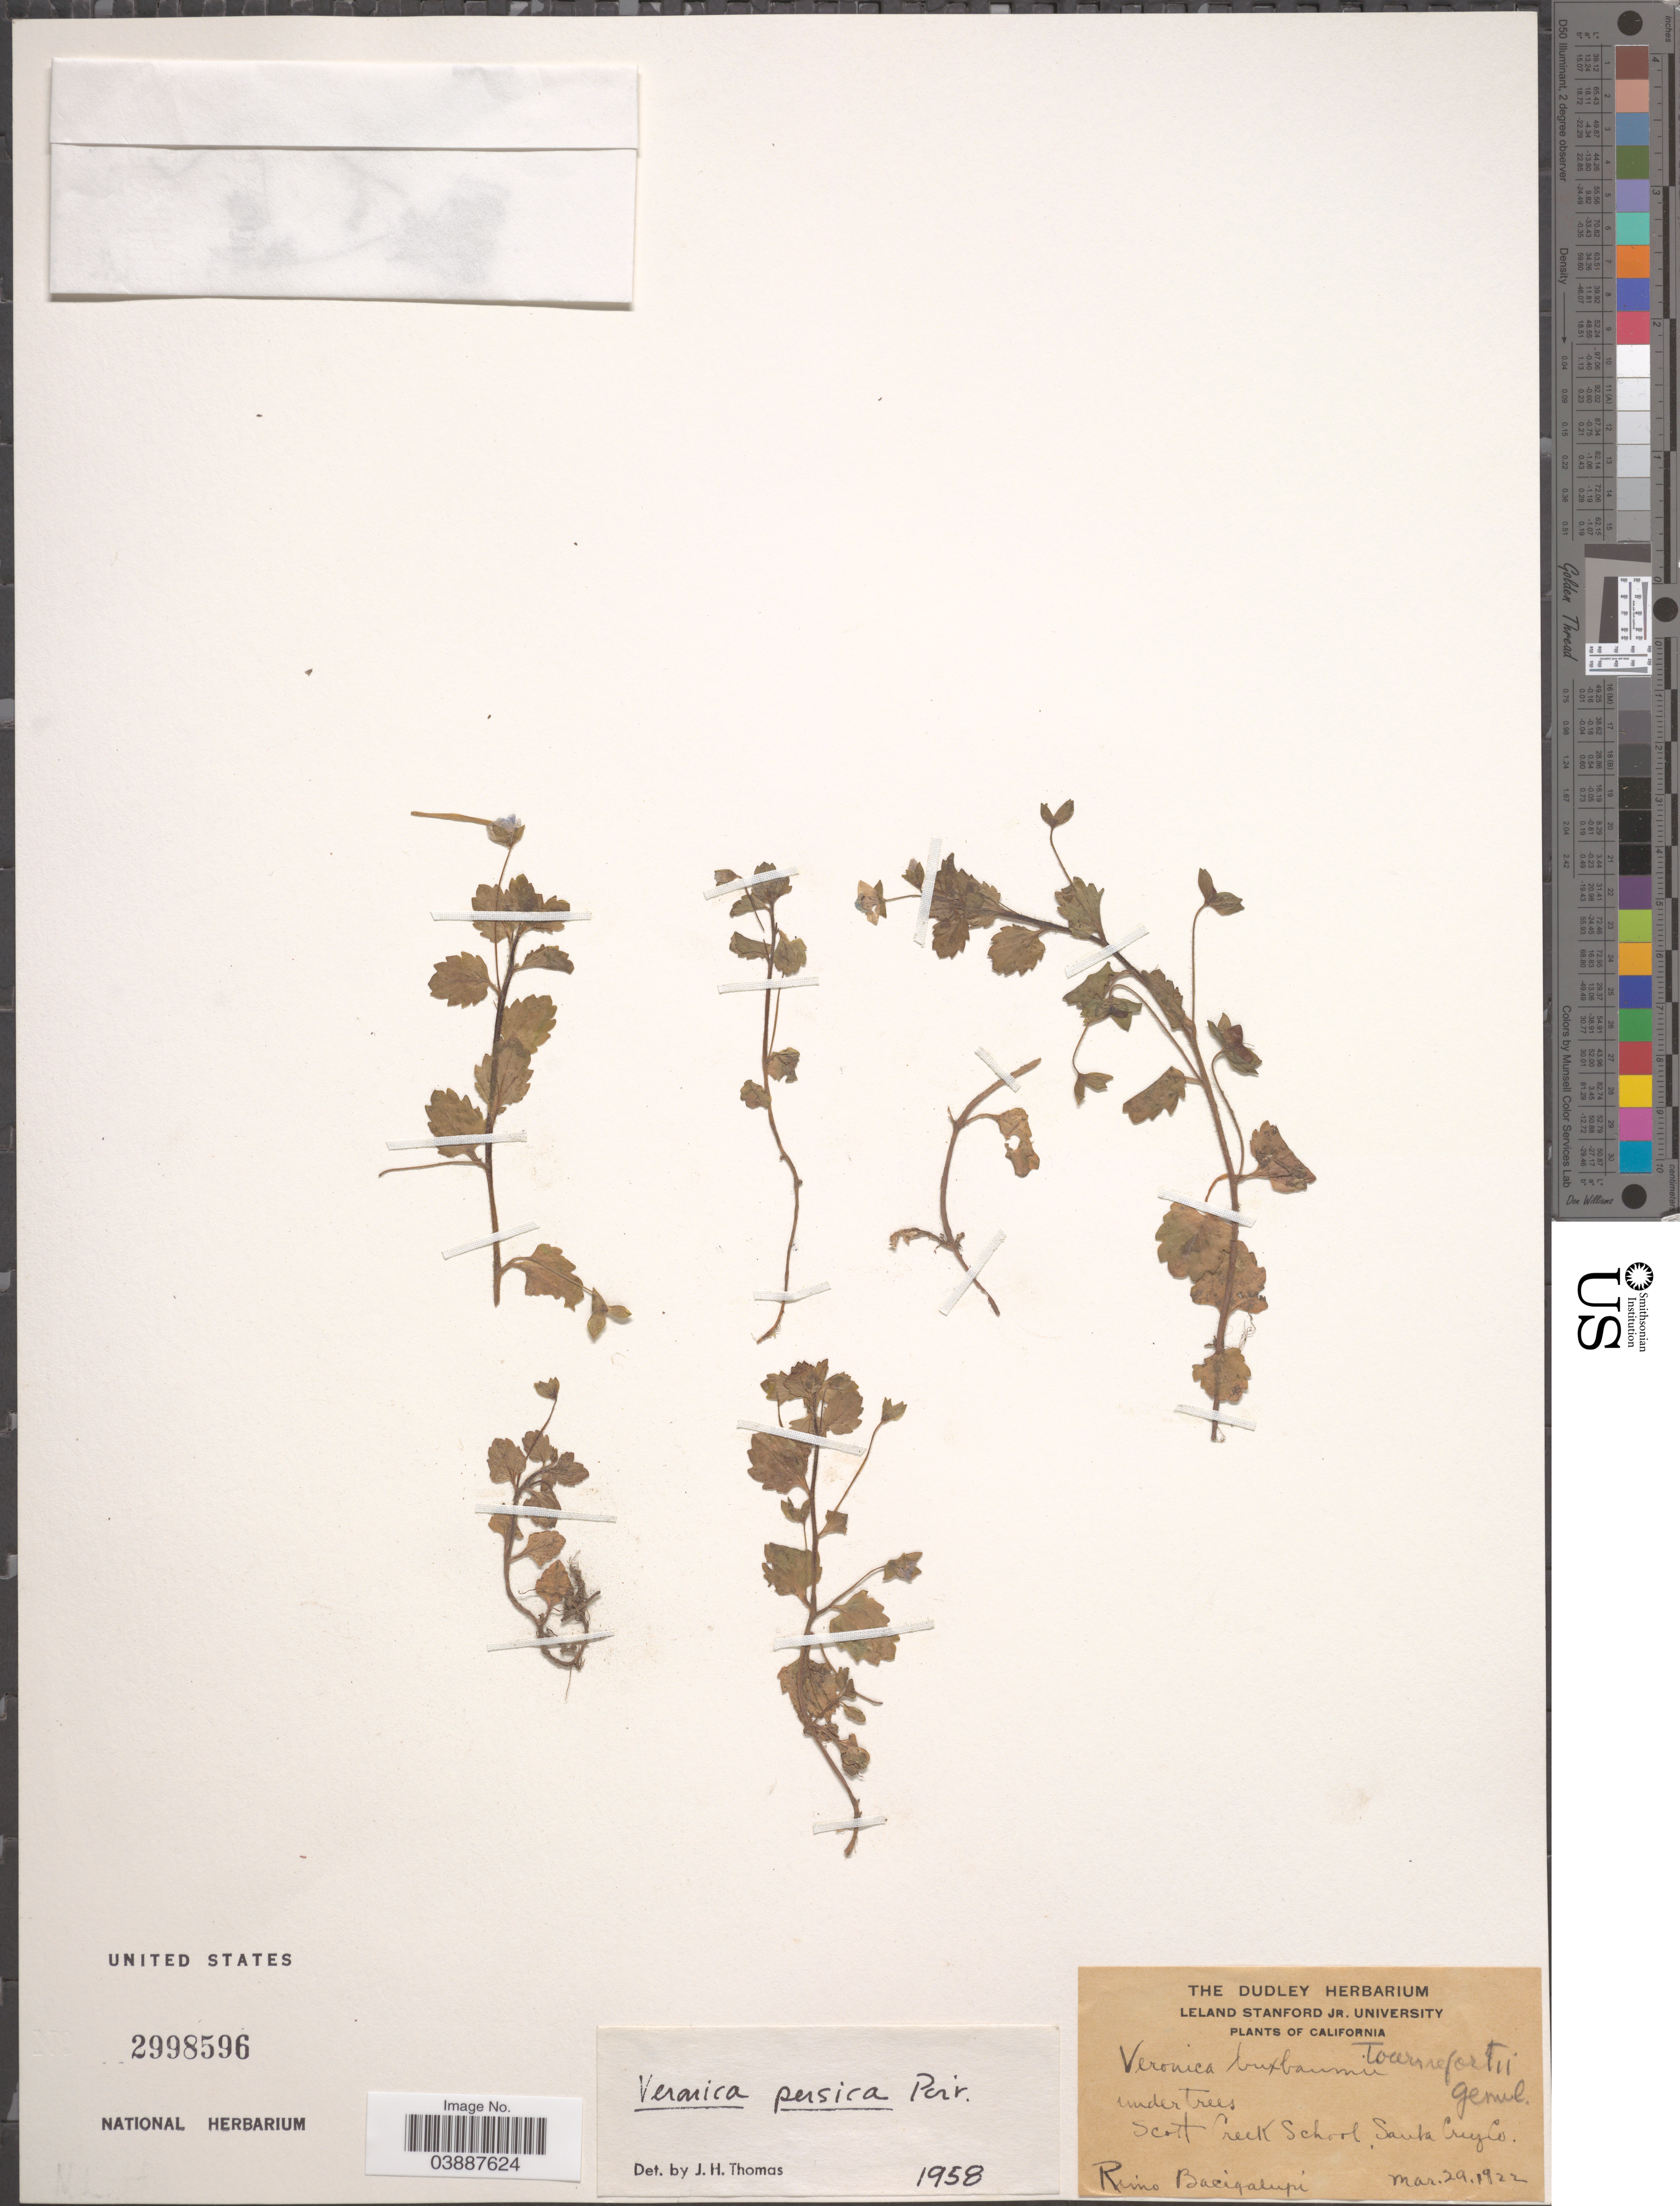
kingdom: Plantae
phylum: Tracheophyta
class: Magnoliopsida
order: Lamiales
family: Plantaginaceae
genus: Veronica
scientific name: Veronica persica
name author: Poir.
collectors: R. Bacigalupi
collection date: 1922-03-29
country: United States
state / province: California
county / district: Santa Cruz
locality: Scott Creek School. Santa Cruz Co.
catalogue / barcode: US 2998596